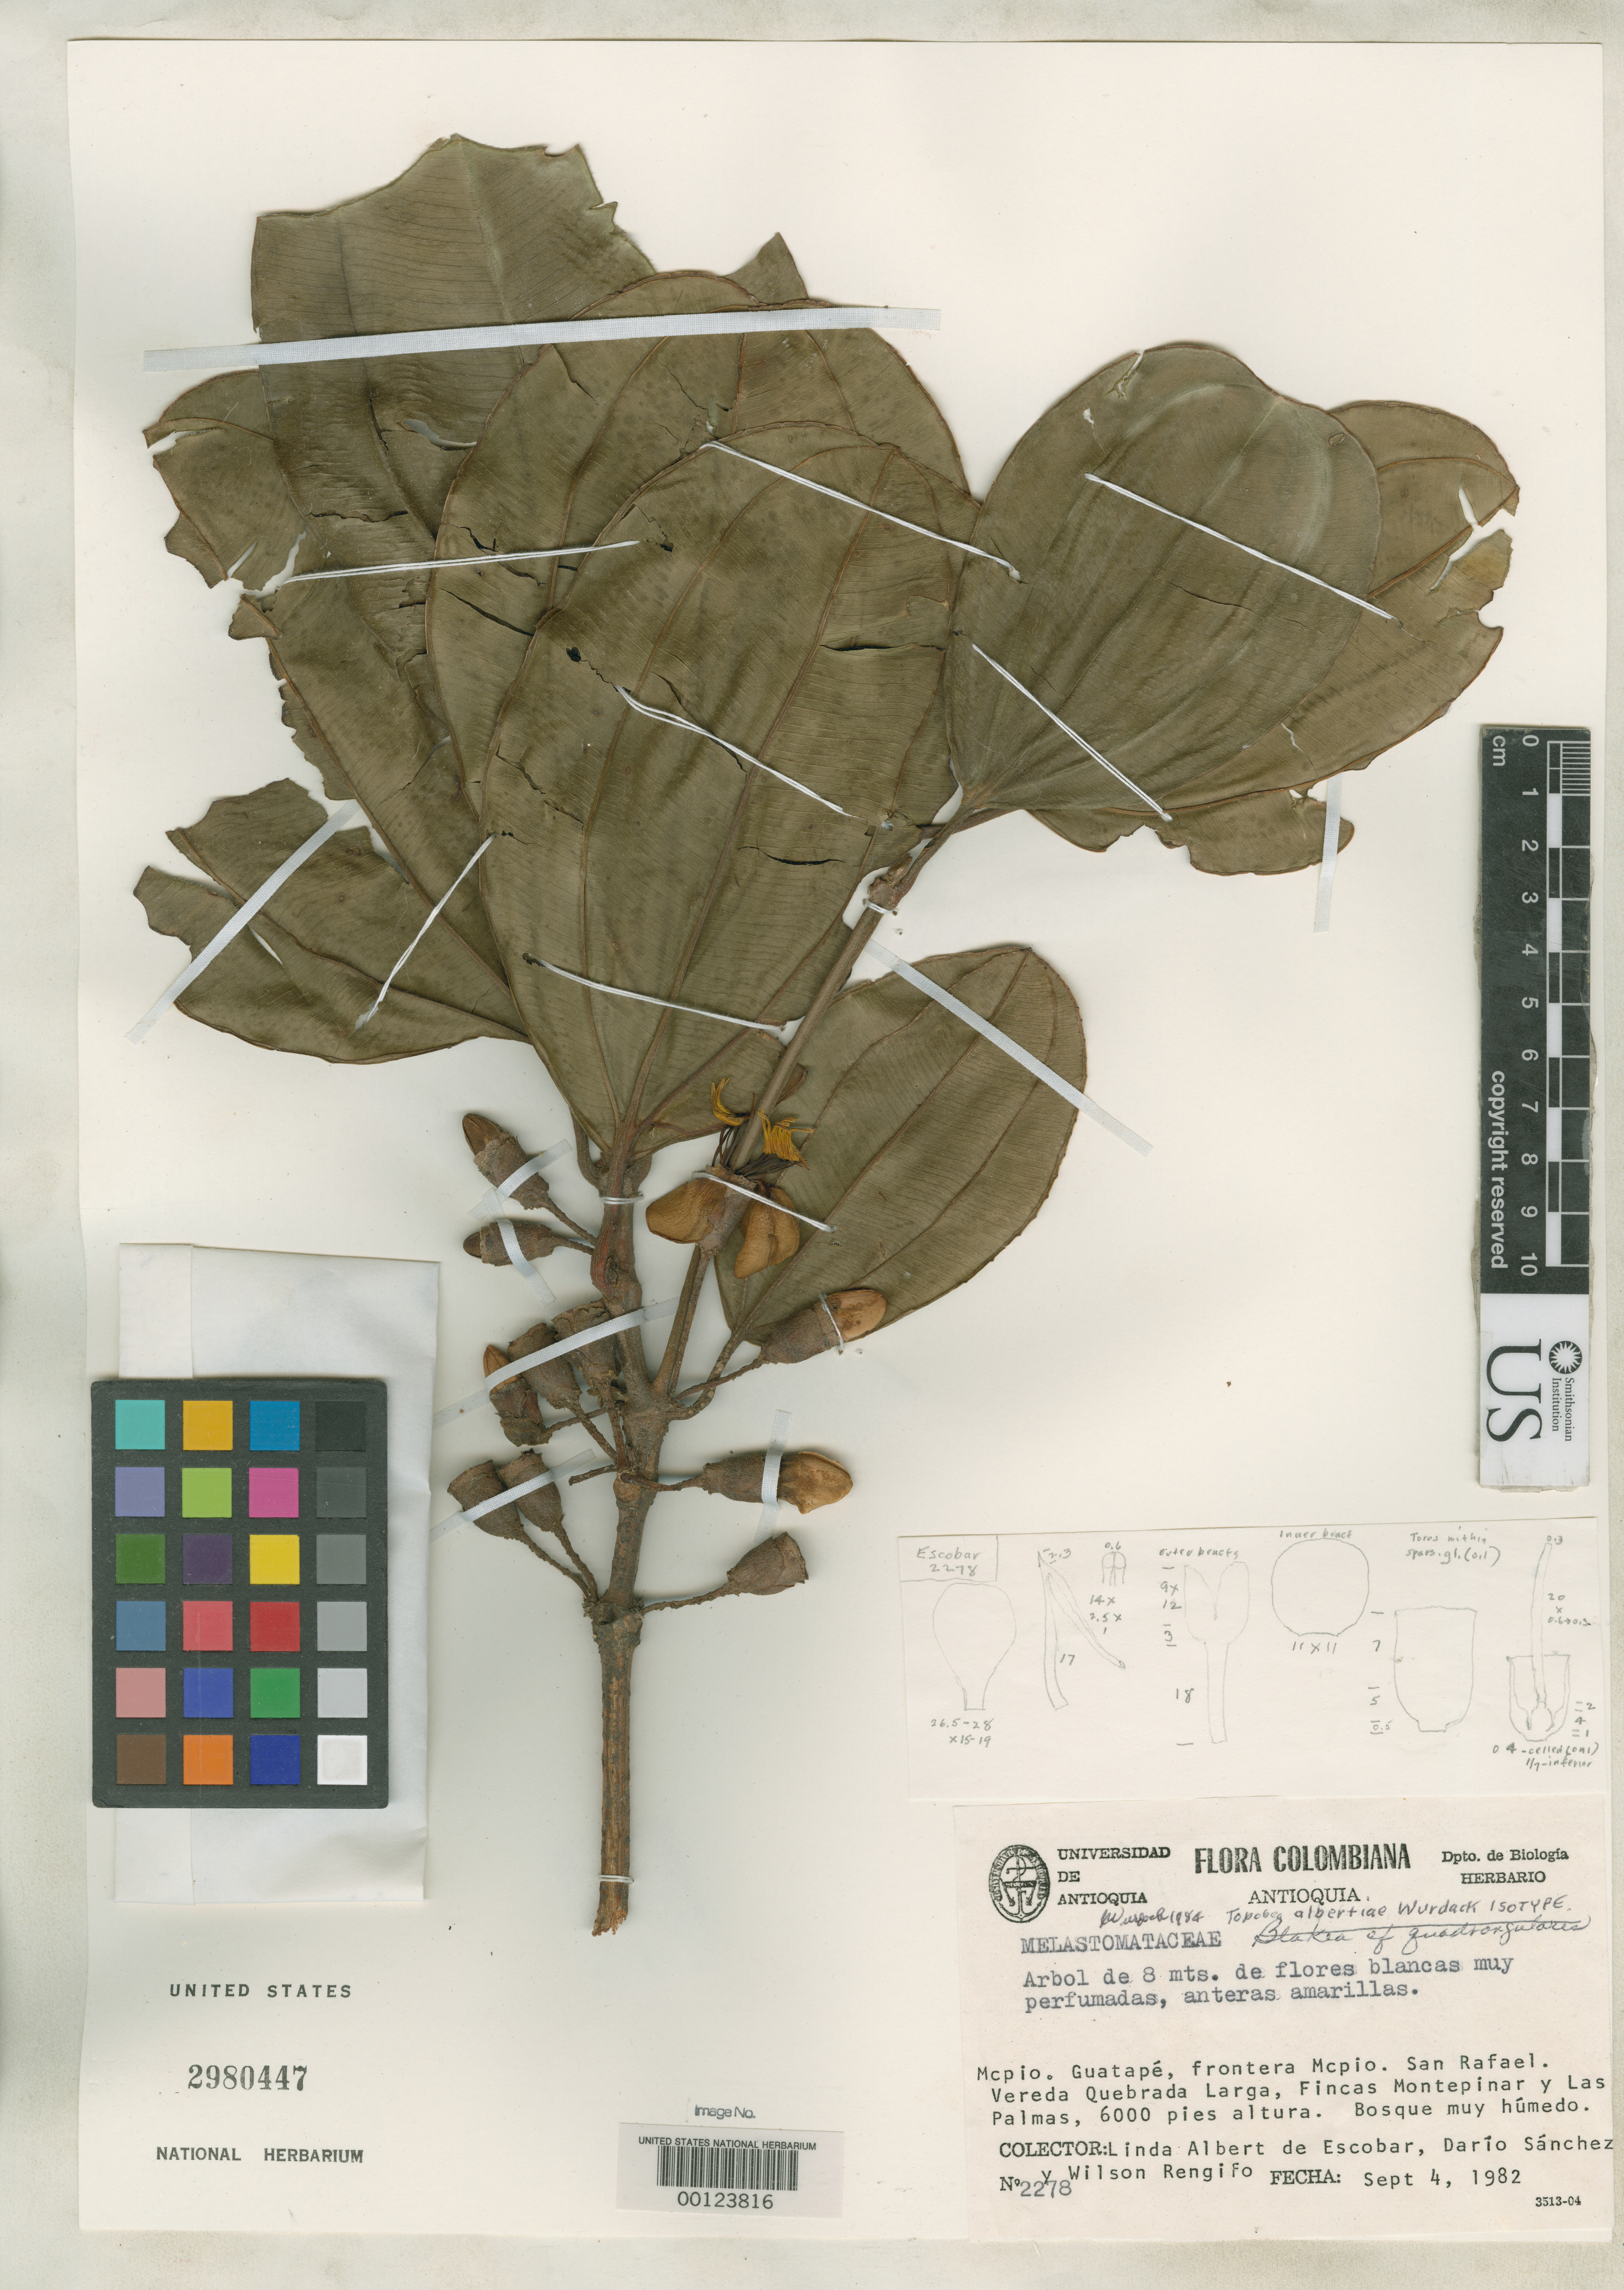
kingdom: Plantae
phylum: Tracheophyta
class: Magnoliopsida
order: Myrtales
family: Melastomataceae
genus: Topobea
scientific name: Topobea albertiae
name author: Wurdack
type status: Isotype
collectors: L. K. de Escobar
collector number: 2278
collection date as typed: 04 Sep 1982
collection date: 1982-09-04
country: Colombia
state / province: Antioquia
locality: Fincas MontePinar & Las Palmas, Vereda Quebrada Larga, Municipio Guatape.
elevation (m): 1800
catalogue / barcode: US 2980447